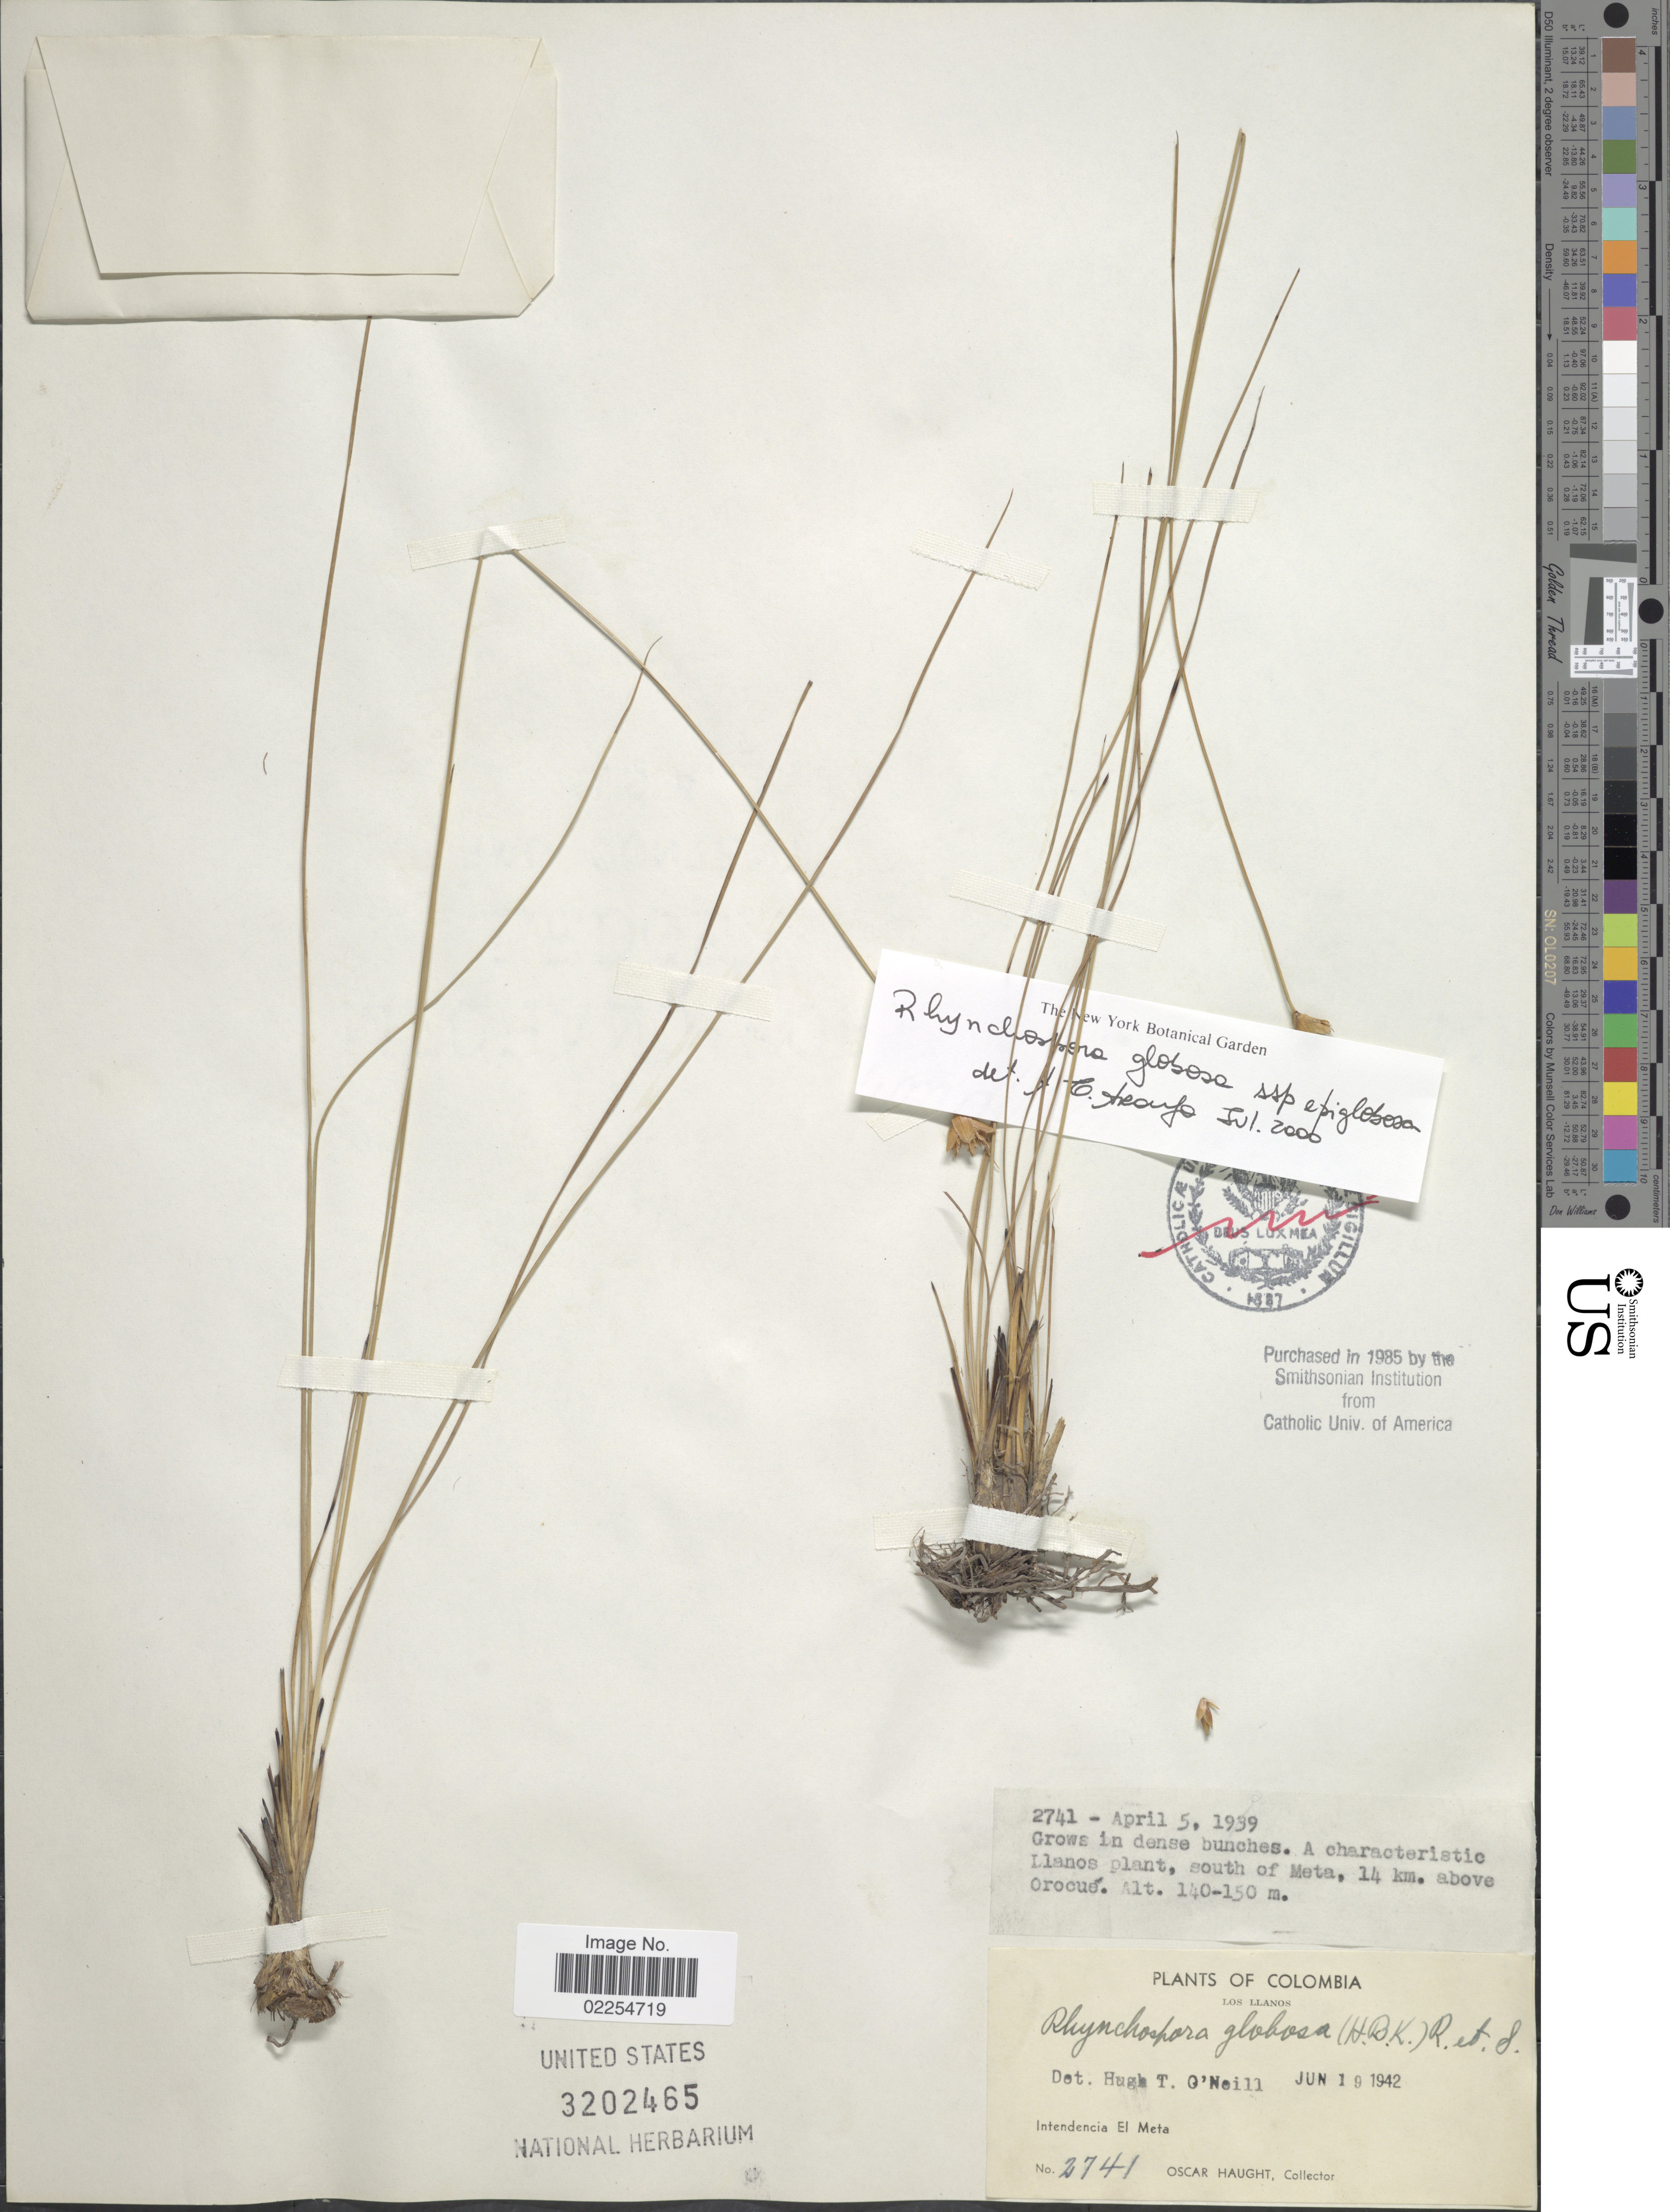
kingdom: Plantae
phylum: Tracheophyta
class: Liliopsida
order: Poales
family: Cyperaceae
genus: Rhynchospora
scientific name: Rhynchospora globosa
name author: (Kunth) Roem. & Schult.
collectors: O. Haught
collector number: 2741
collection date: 1939-04-05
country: Colombia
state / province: Meta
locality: Los Llanos, south of Meta, 14 km above Orocue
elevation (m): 140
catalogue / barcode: US 3202465